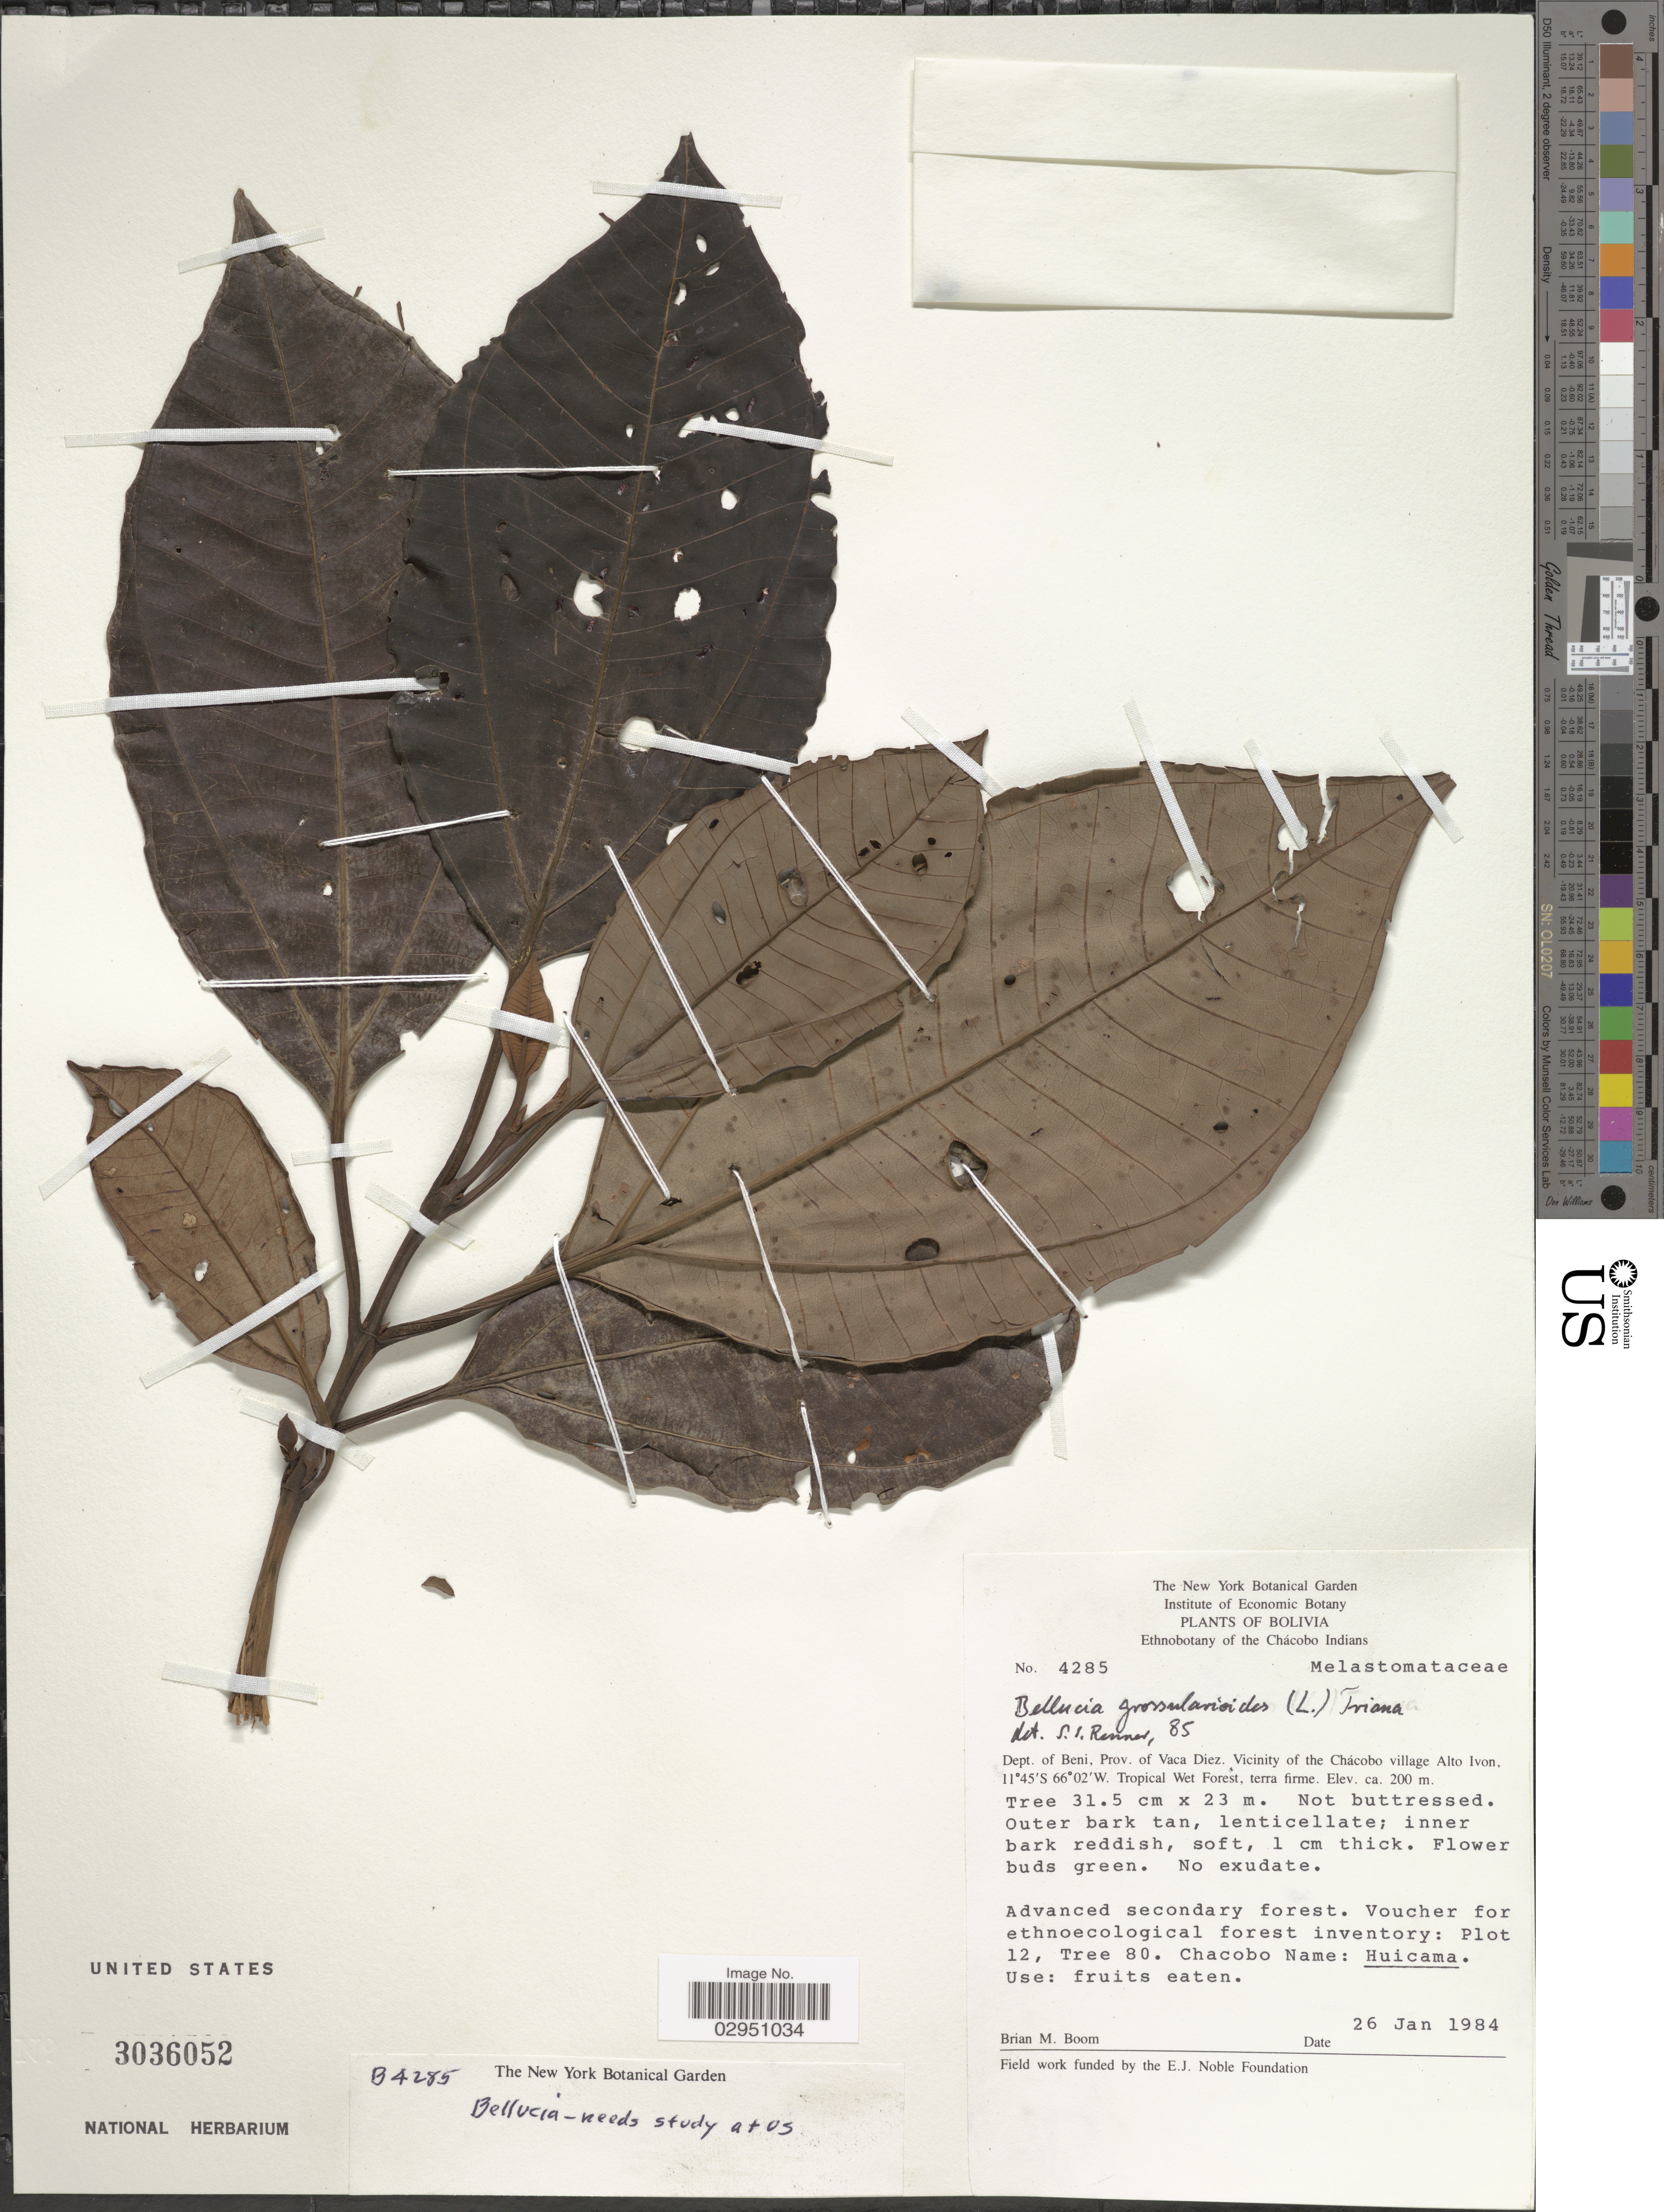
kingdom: Plantae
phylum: Tracheophyta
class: Magnoliopsida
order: Myrtales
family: Melastomataceae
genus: Bellucia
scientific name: Bellucia grossularioides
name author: (L.) Triana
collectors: B. M. Boom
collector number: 4285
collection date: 1984-01-26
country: Bolivia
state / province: Beni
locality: Dept. Of Beni, Prov. of Vaca Diez. Vicinity of the Chácobo village Alto Ivon.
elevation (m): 200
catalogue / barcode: US 3036052